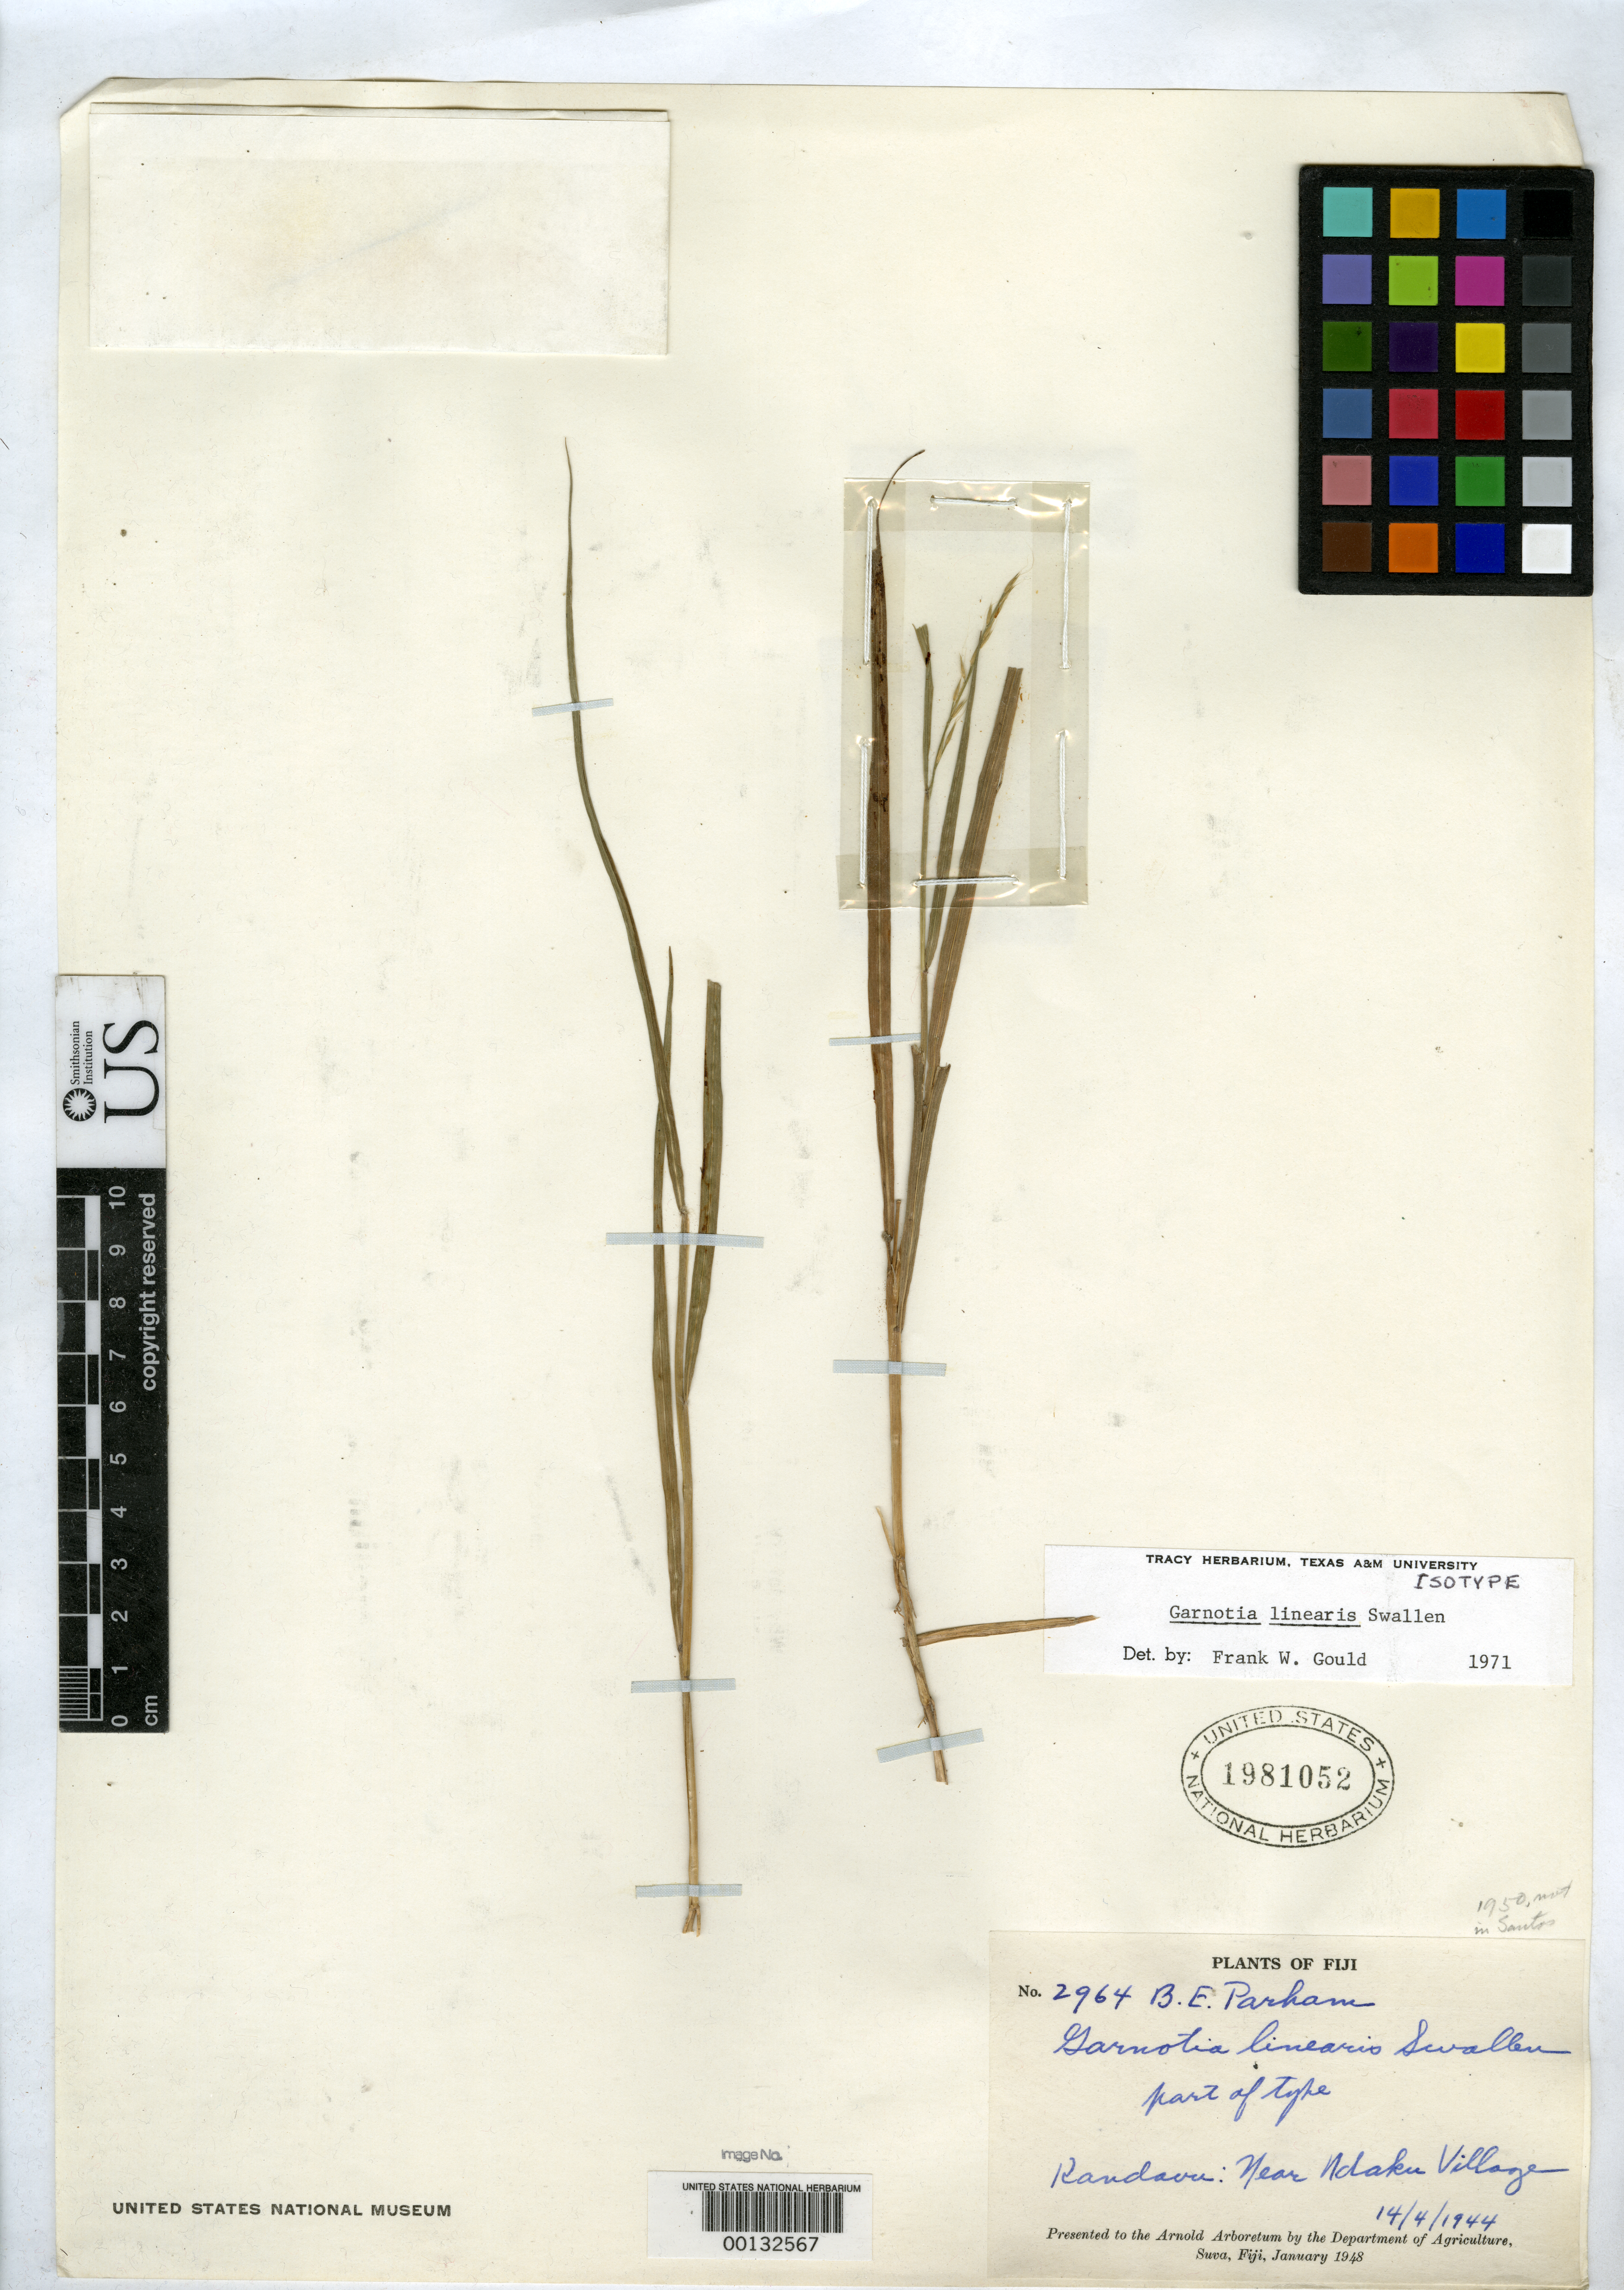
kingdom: Plantae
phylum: Tracheophyta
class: Liliopsida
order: Poales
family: Poaceae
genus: Garnotia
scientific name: Garnotia linearis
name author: Swallen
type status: Isotype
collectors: B. E. Parham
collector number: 2964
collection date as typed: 14 Apr 1944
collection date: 1944-04-14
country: Fiji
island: Kadavu [Kandavu]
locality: Near Ndaka village.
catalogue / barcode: US 1981052